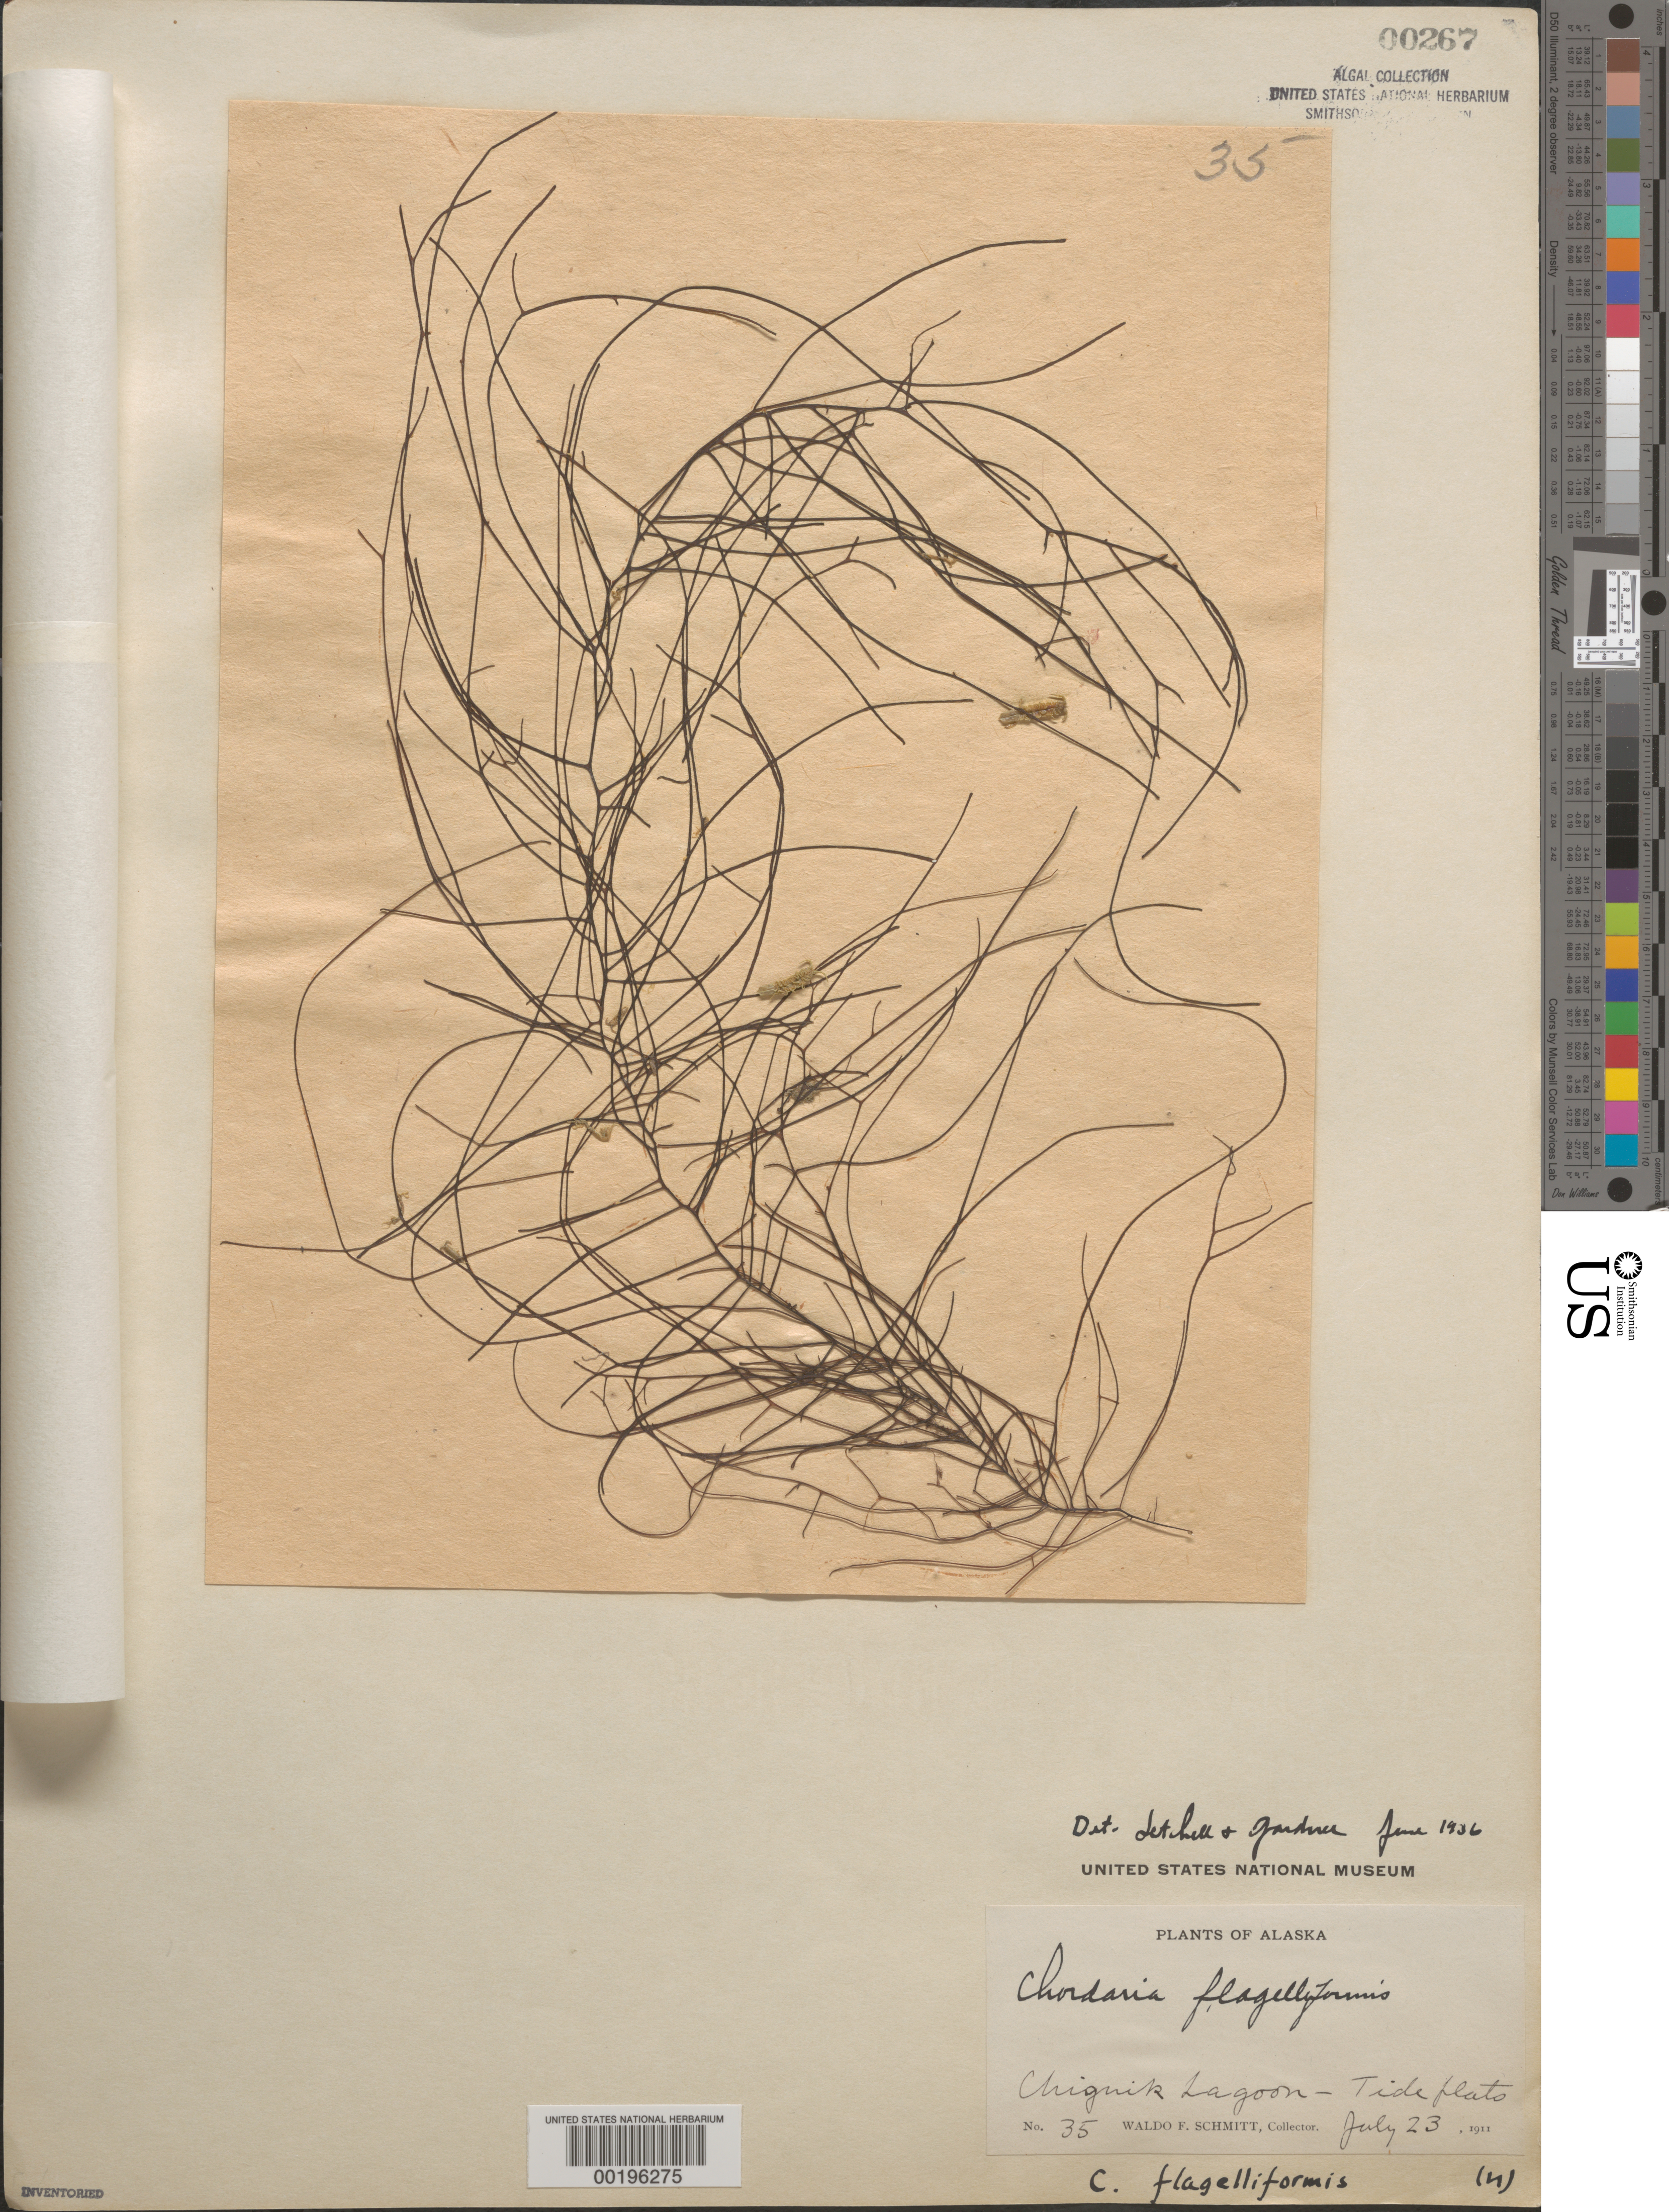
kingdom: Chromista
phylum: Ochrophyta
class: Phaeophyceae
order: Ectocarpales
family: Chordariaceae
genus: Chordaria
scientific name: Chordaria flagelliformis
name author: (Hudson) Grev.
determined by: Gardner, N. L.; Setchell, W. A.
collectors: W. F. Schmitt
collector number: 35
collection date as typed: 23 Jul 1911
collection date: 1911-07-23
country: United States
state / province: Alaska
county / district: Dillingham Division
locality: Chignik Lagoon, Alaska Peninsula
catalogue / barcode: US 267